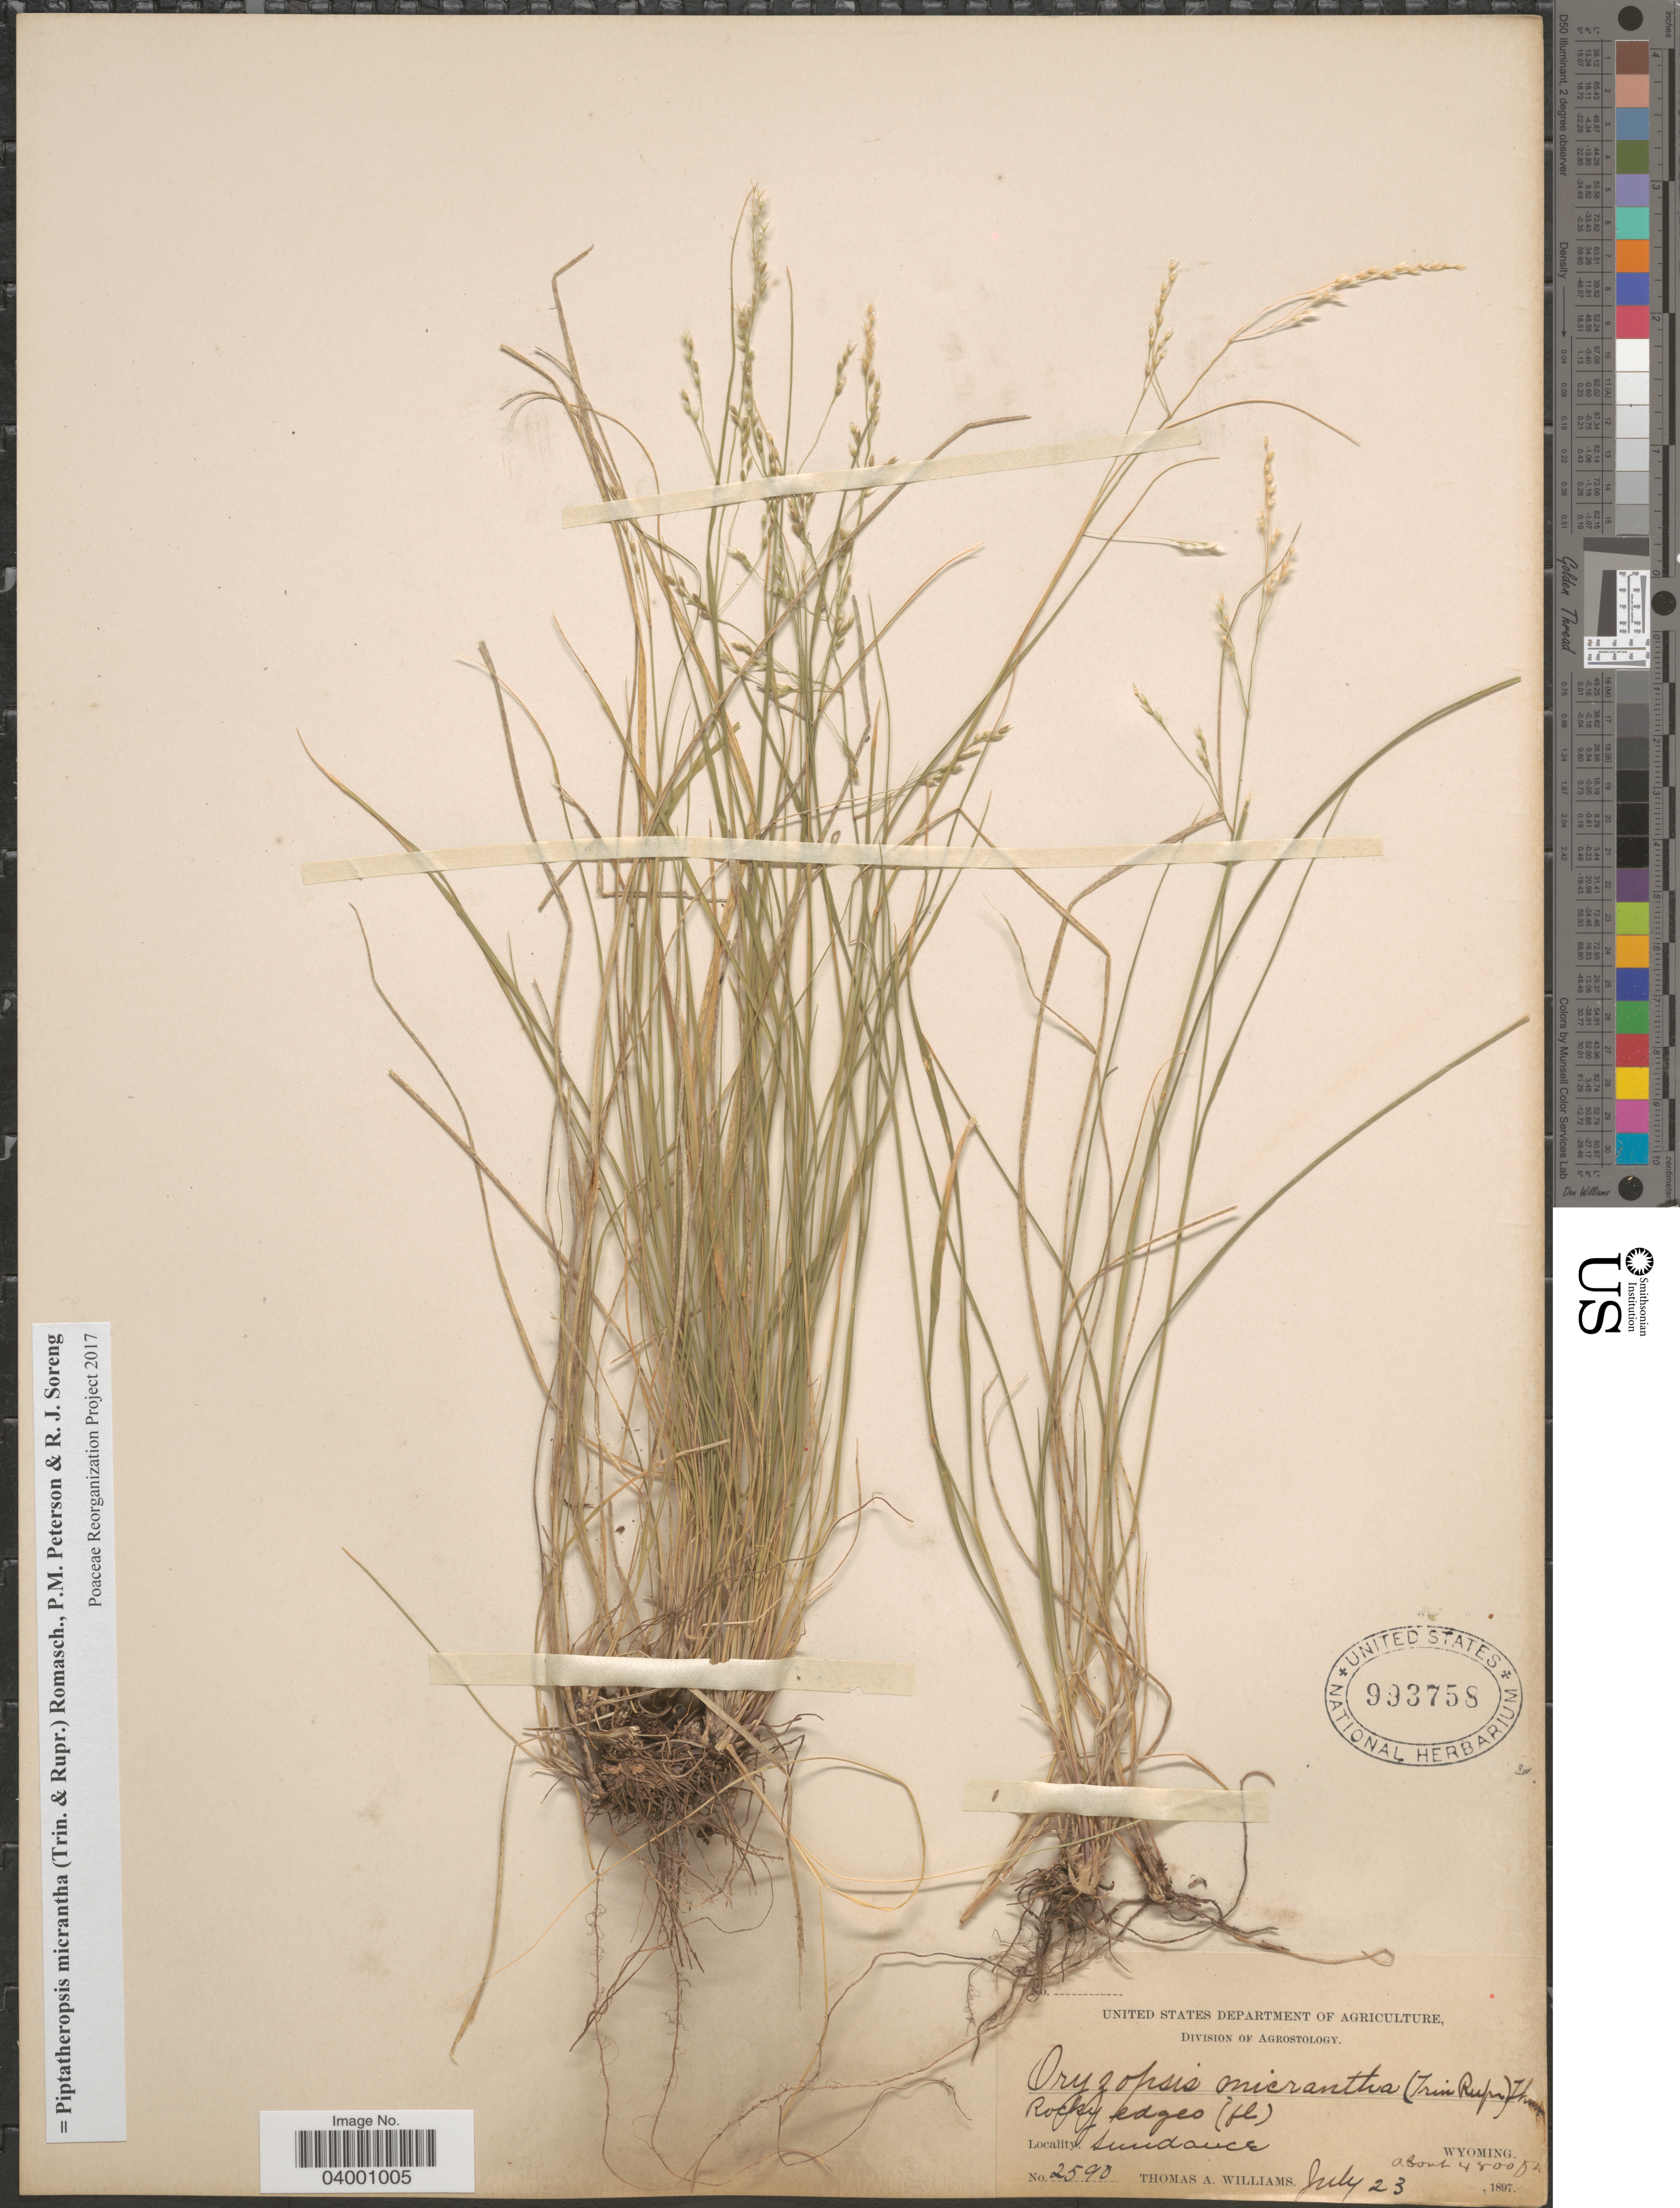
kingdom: Plantae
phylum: Tracheophyta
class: Liliopsida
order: Poales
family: Poaceae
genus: Piptatheropsis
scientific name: Piptatheropsis micrantha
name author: (Trin. & Rupr.) Romasch.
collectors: T. A. Williams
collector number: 2590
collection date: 1897-07-23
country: United States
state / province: Wyoming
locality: Sundance.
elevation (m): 1463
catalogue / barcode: US 993758